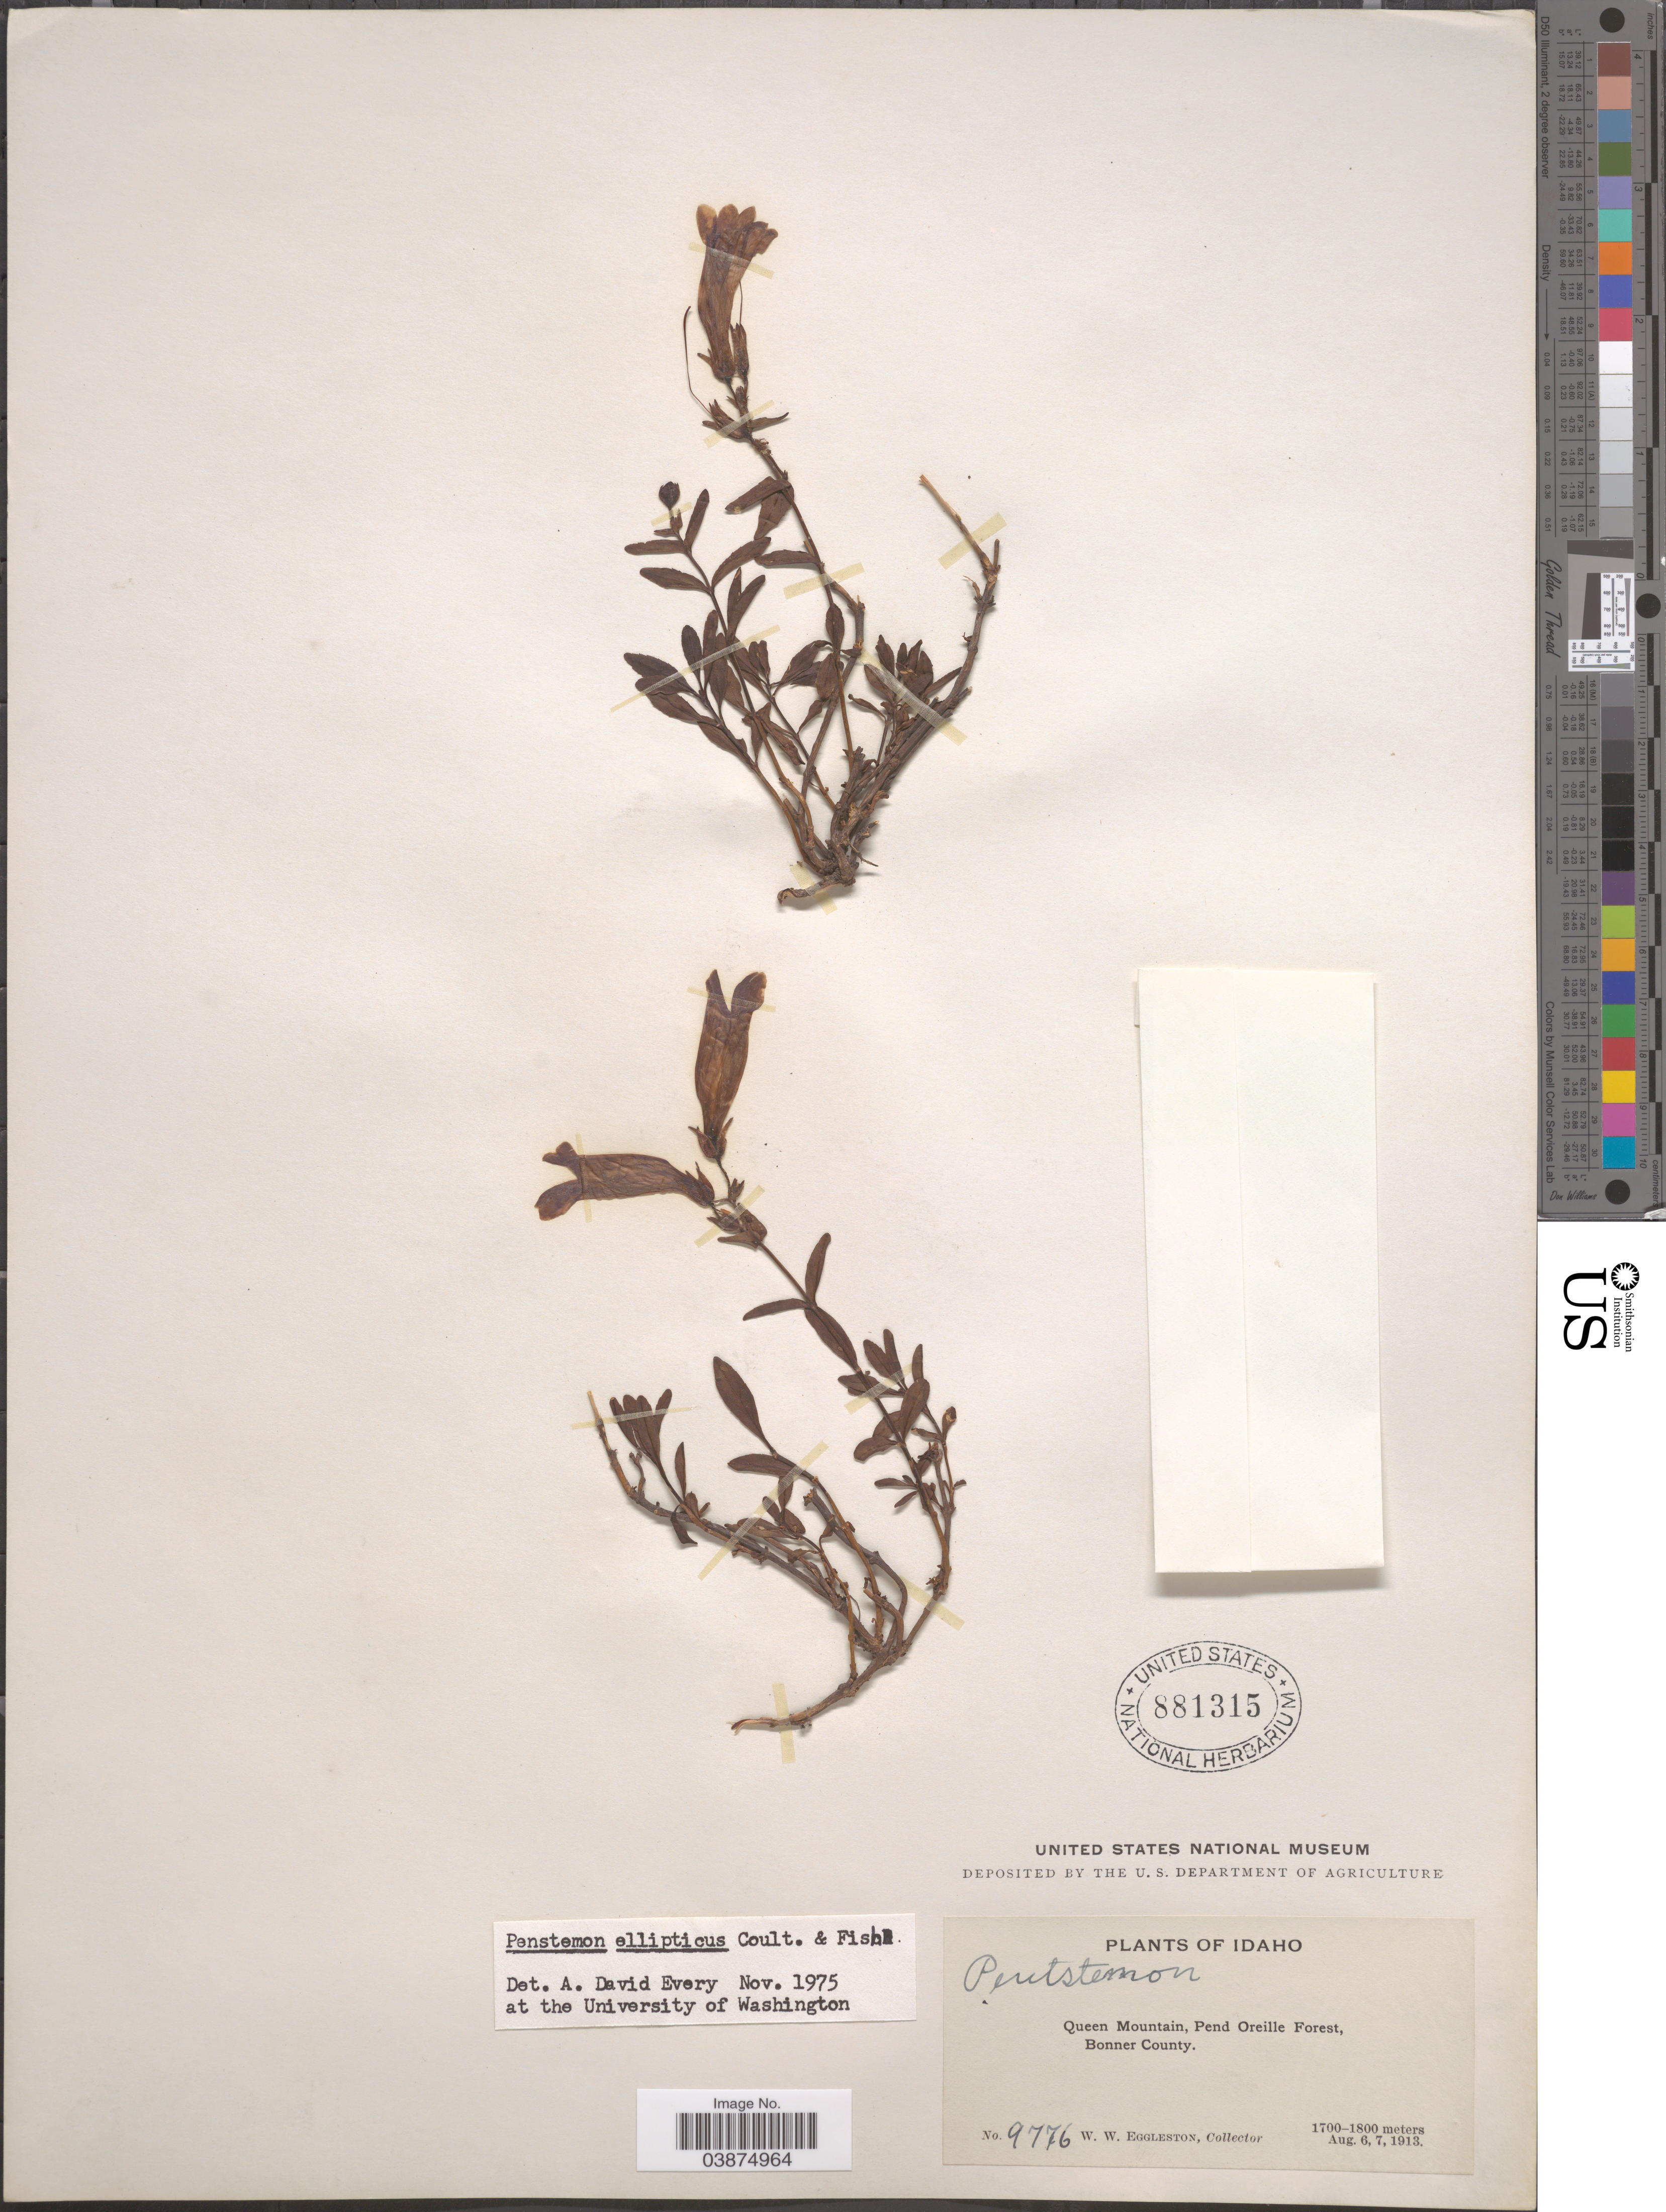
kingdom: Plantae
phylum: Tracheophyta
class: Magnoliopsida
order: Lamiales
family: Plantaginaceae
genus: Penstemon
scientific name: Penstemon ellipticus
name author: Greene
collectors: W. W. Eggleston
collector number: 9776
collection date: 1913-08-06/1913-08-07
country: United States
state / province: Idaho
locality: Queen Mountain, Pend Oreille Forest, Bonner County.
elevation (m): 1700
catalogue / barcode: US 881315